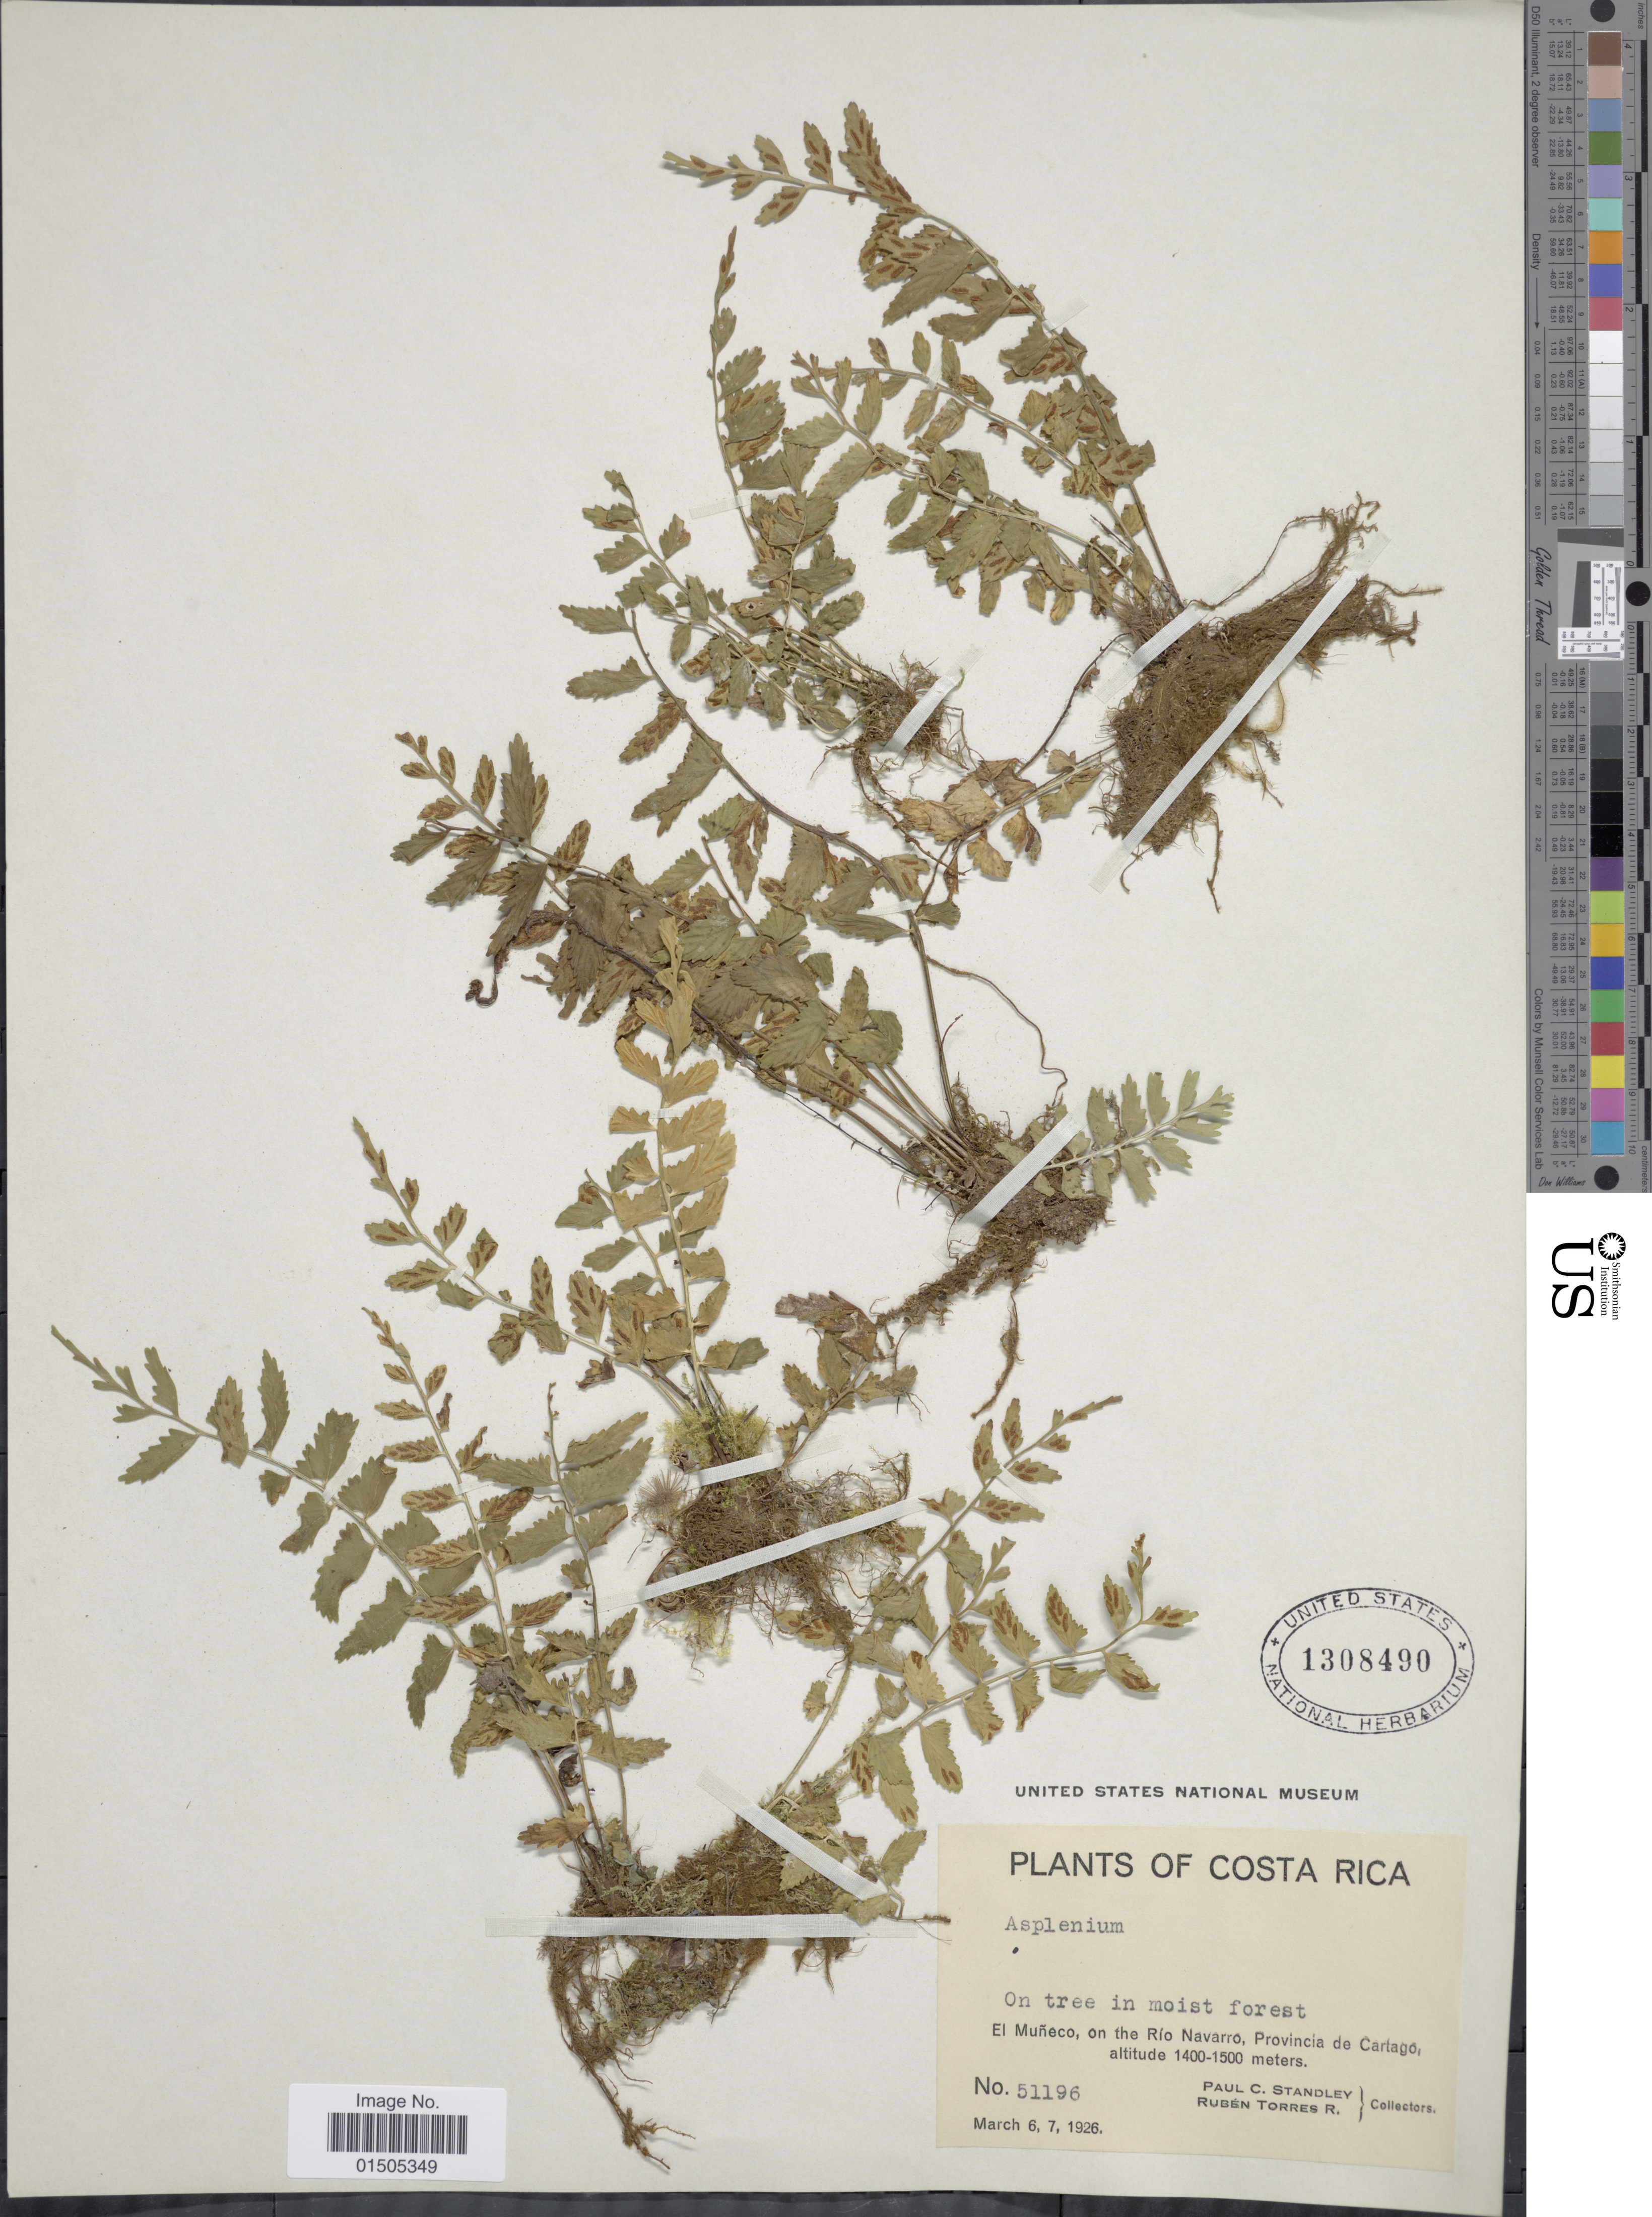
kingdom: Plantae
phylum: Tracheophyta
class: Polypodiopsida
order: Polypodiales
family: Aspleniaceae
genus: Asplenium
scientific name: Asplenium auriculatum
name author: Sw.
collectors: P. C. Standley & R. Torres Rojas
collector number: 51196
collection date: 1926-03-06/1926-03-07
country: Costa Rica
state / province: Cartago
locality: El Muñeco, on the Río Navarro.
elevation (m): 1400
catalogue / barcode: US 1308490